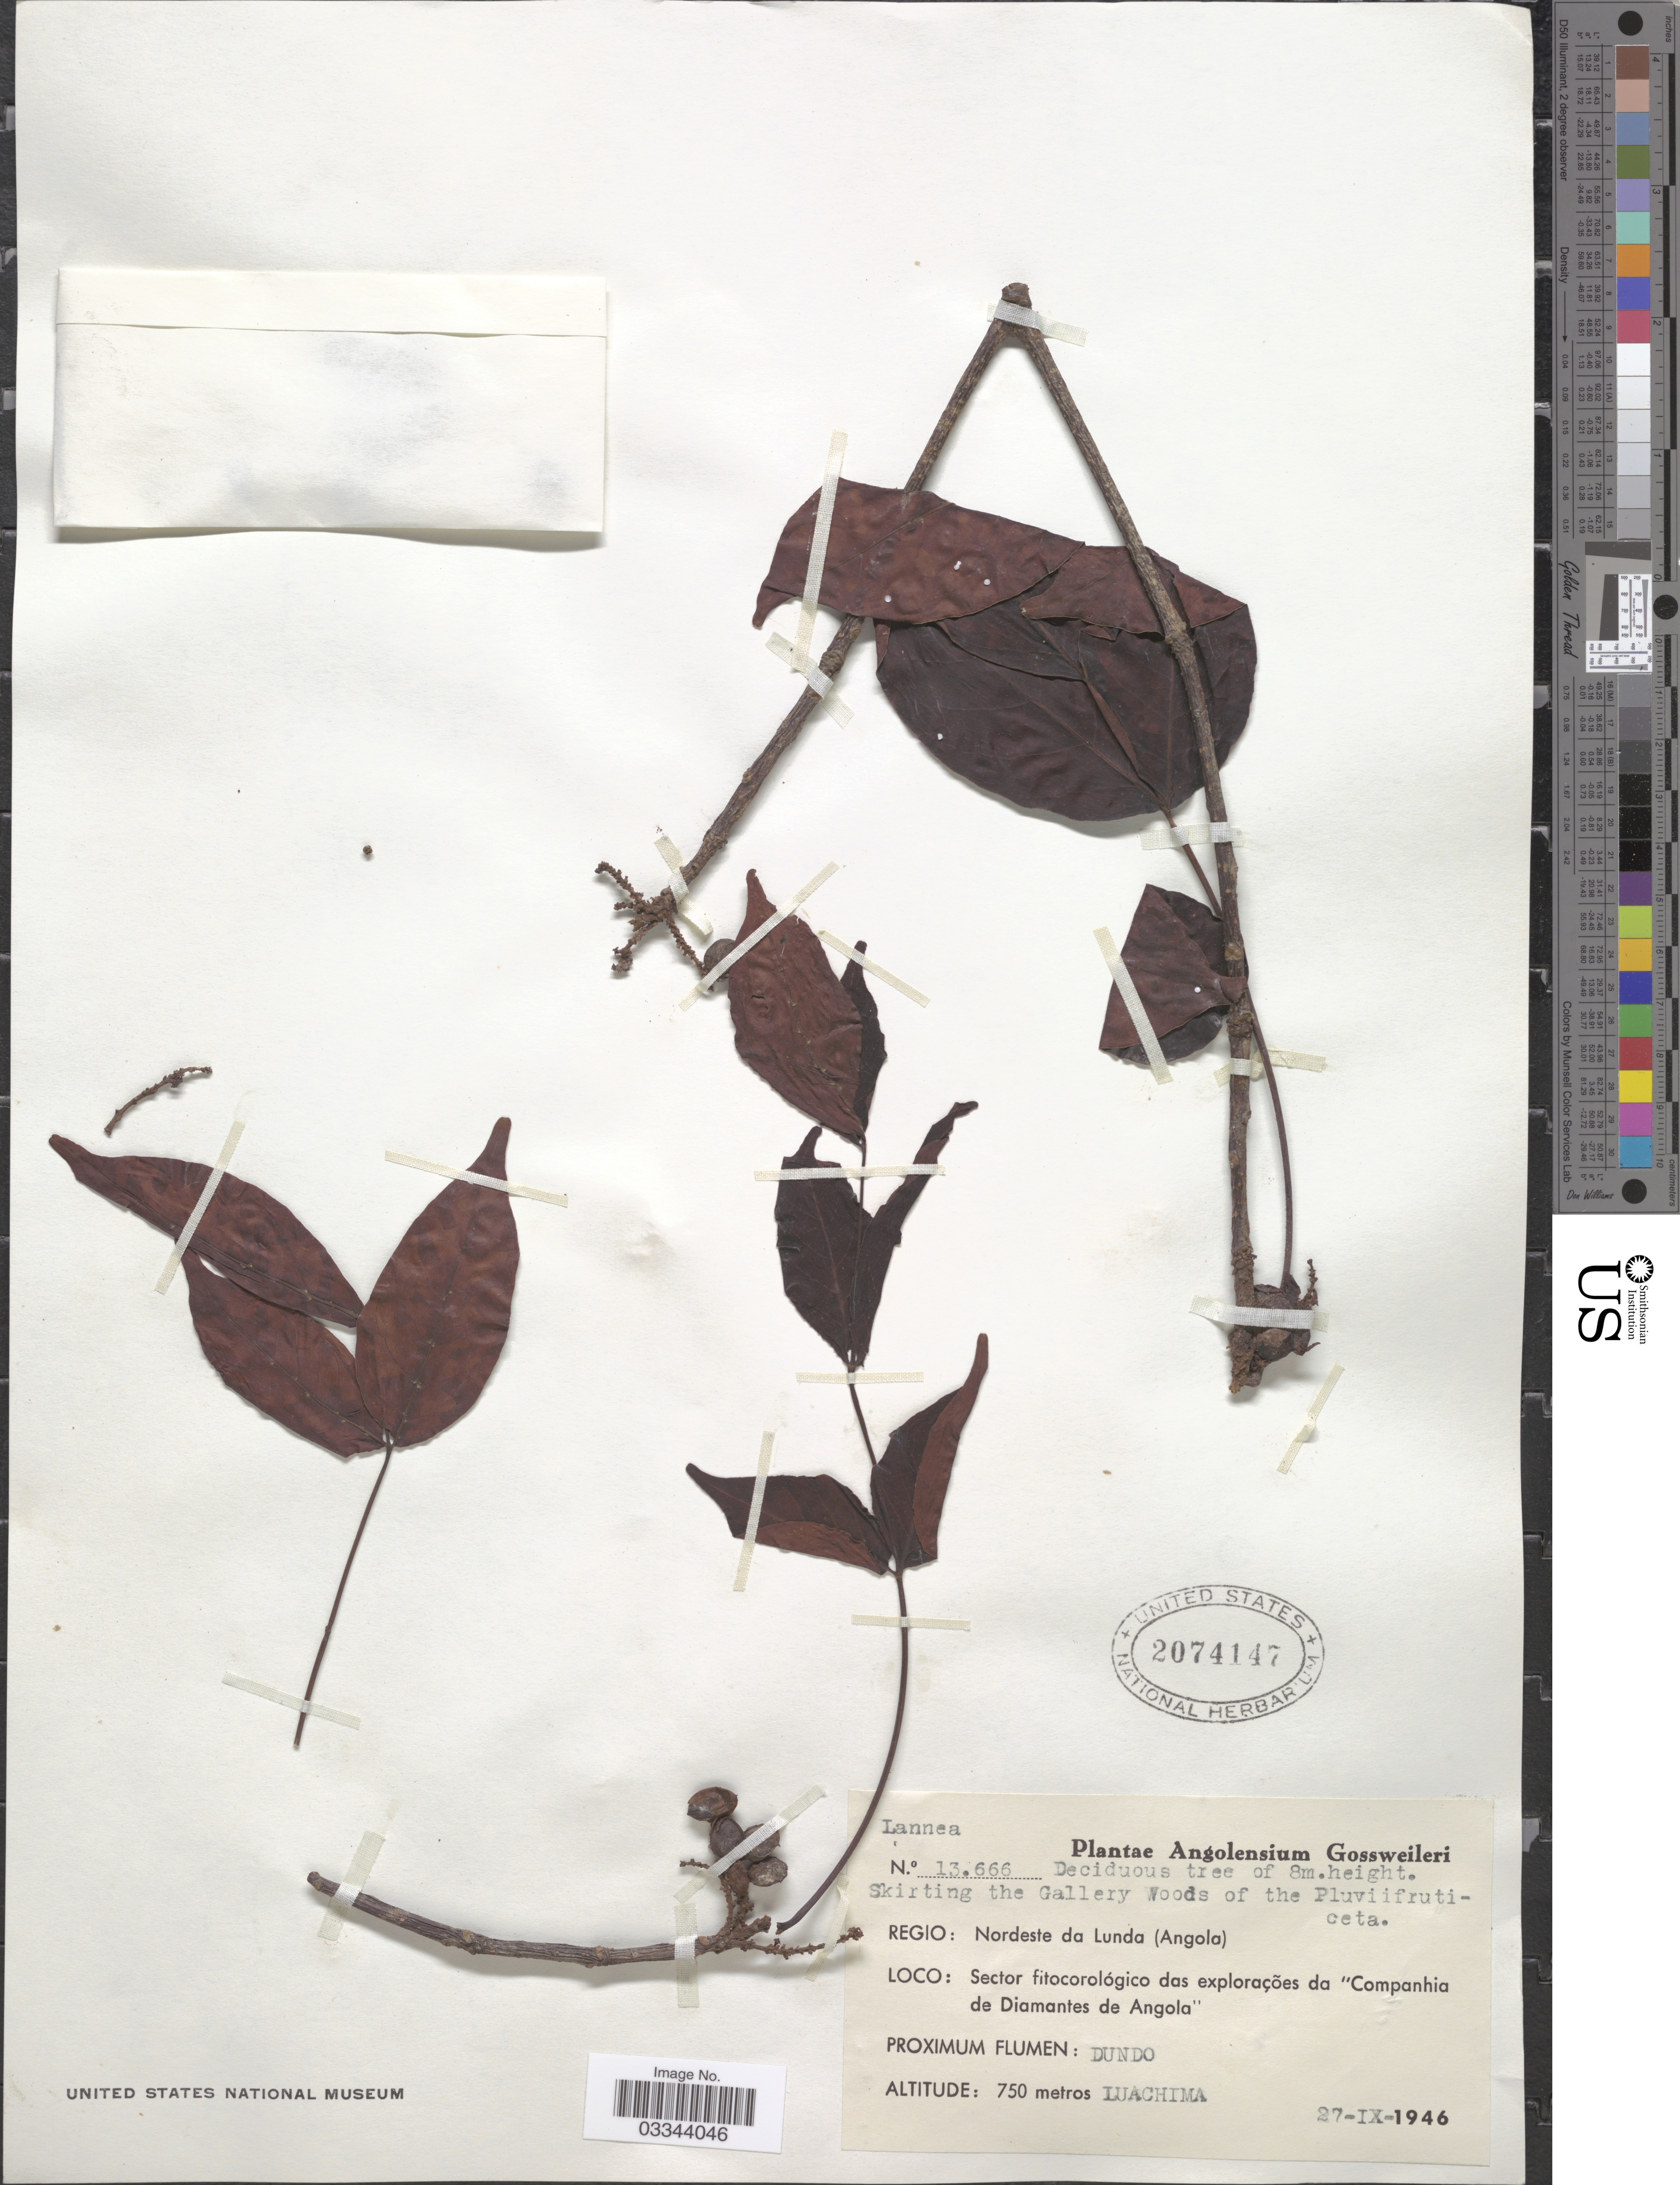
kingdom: Plantae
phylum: Tracheophyta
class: Magnoliopsida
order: Sapindales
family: Anacardiaceae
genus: Lannea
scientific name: Lannea sp.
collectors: -. Gossweiler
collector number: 13666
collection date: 1946-09-27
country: Angola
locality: Regio: Nordeste da Lunda. Sector fitocorológico das explorações da "Companhia de Diamantes de Angola". Proximum Flumen: Dundo.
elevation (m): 750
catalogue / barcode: US 2074147